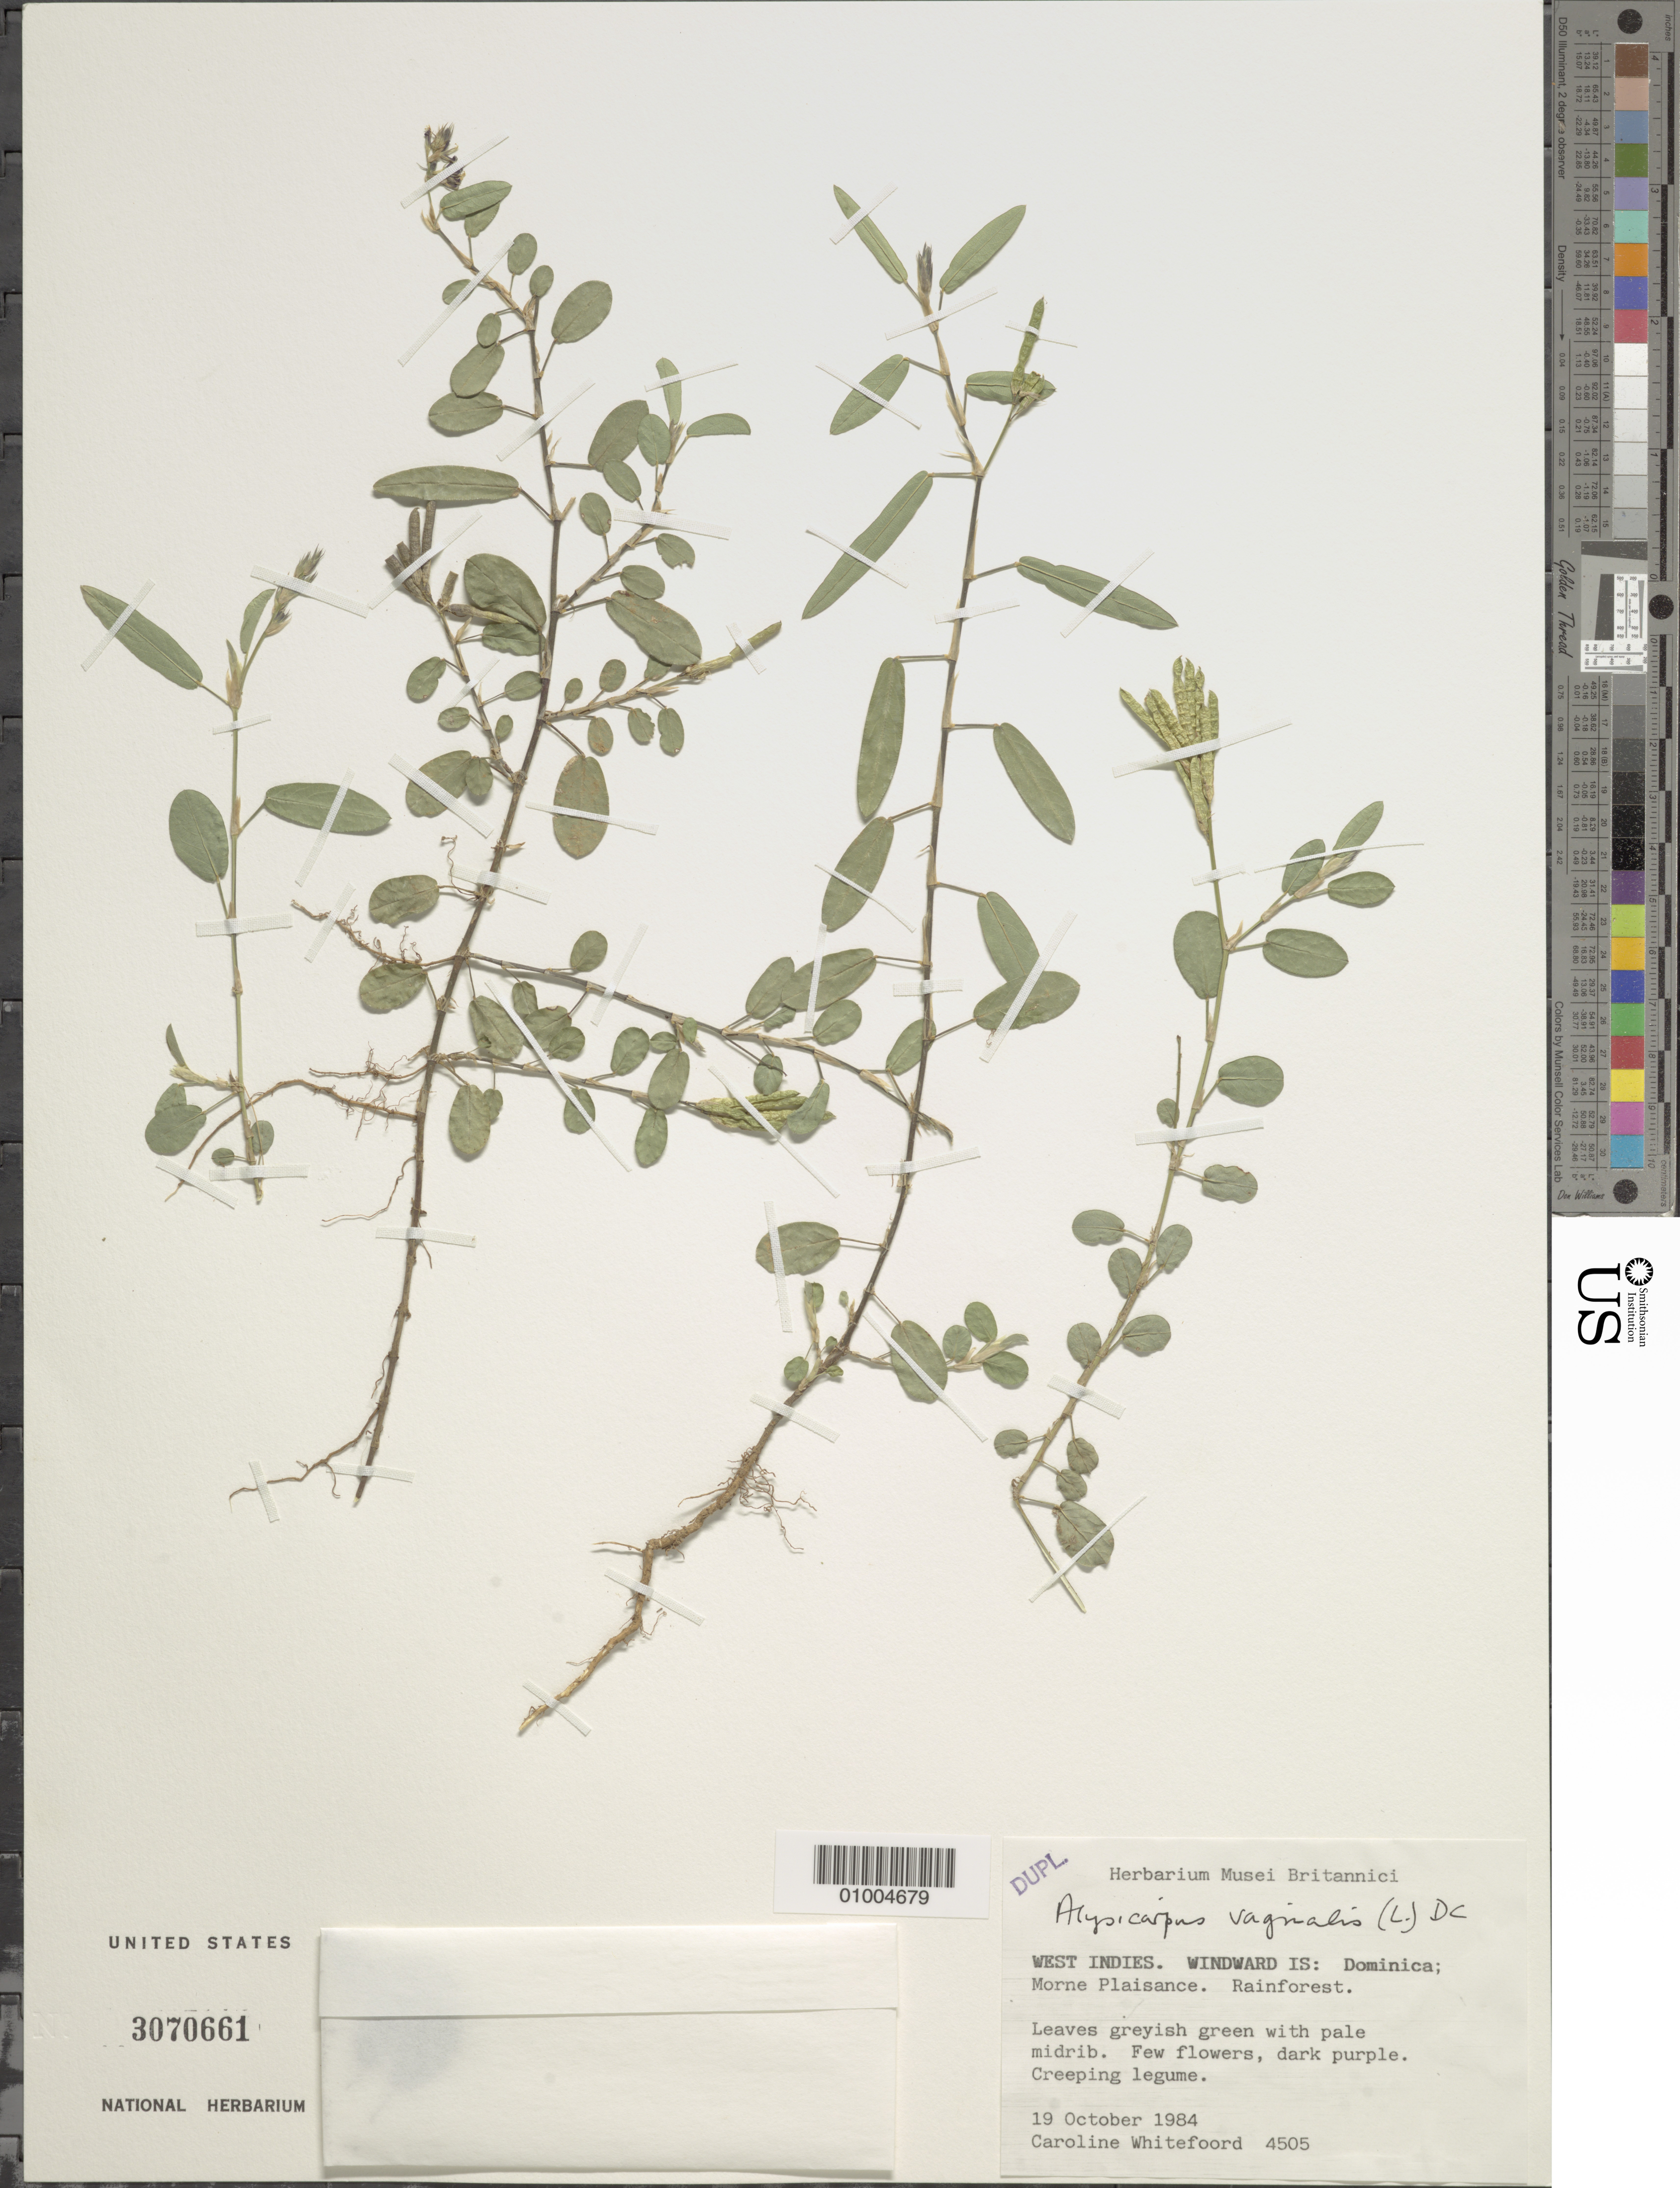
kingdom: Plantae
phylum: Tracheophyta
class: Magnoliopsida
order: Fabales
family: Fabaceae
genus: Alysicarpus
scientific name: Alysicarpus vaginalis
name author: (L.) DC.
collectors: C. Whitefoord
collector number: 4505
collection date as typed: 19 Oct 1984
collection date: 1984-10-19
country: Dominica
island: Dominica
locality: Morne Plaisance. Rainforest. Leaves greyish green with pale midrib.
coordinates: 0 N, 0 E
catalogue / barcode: US 3070661